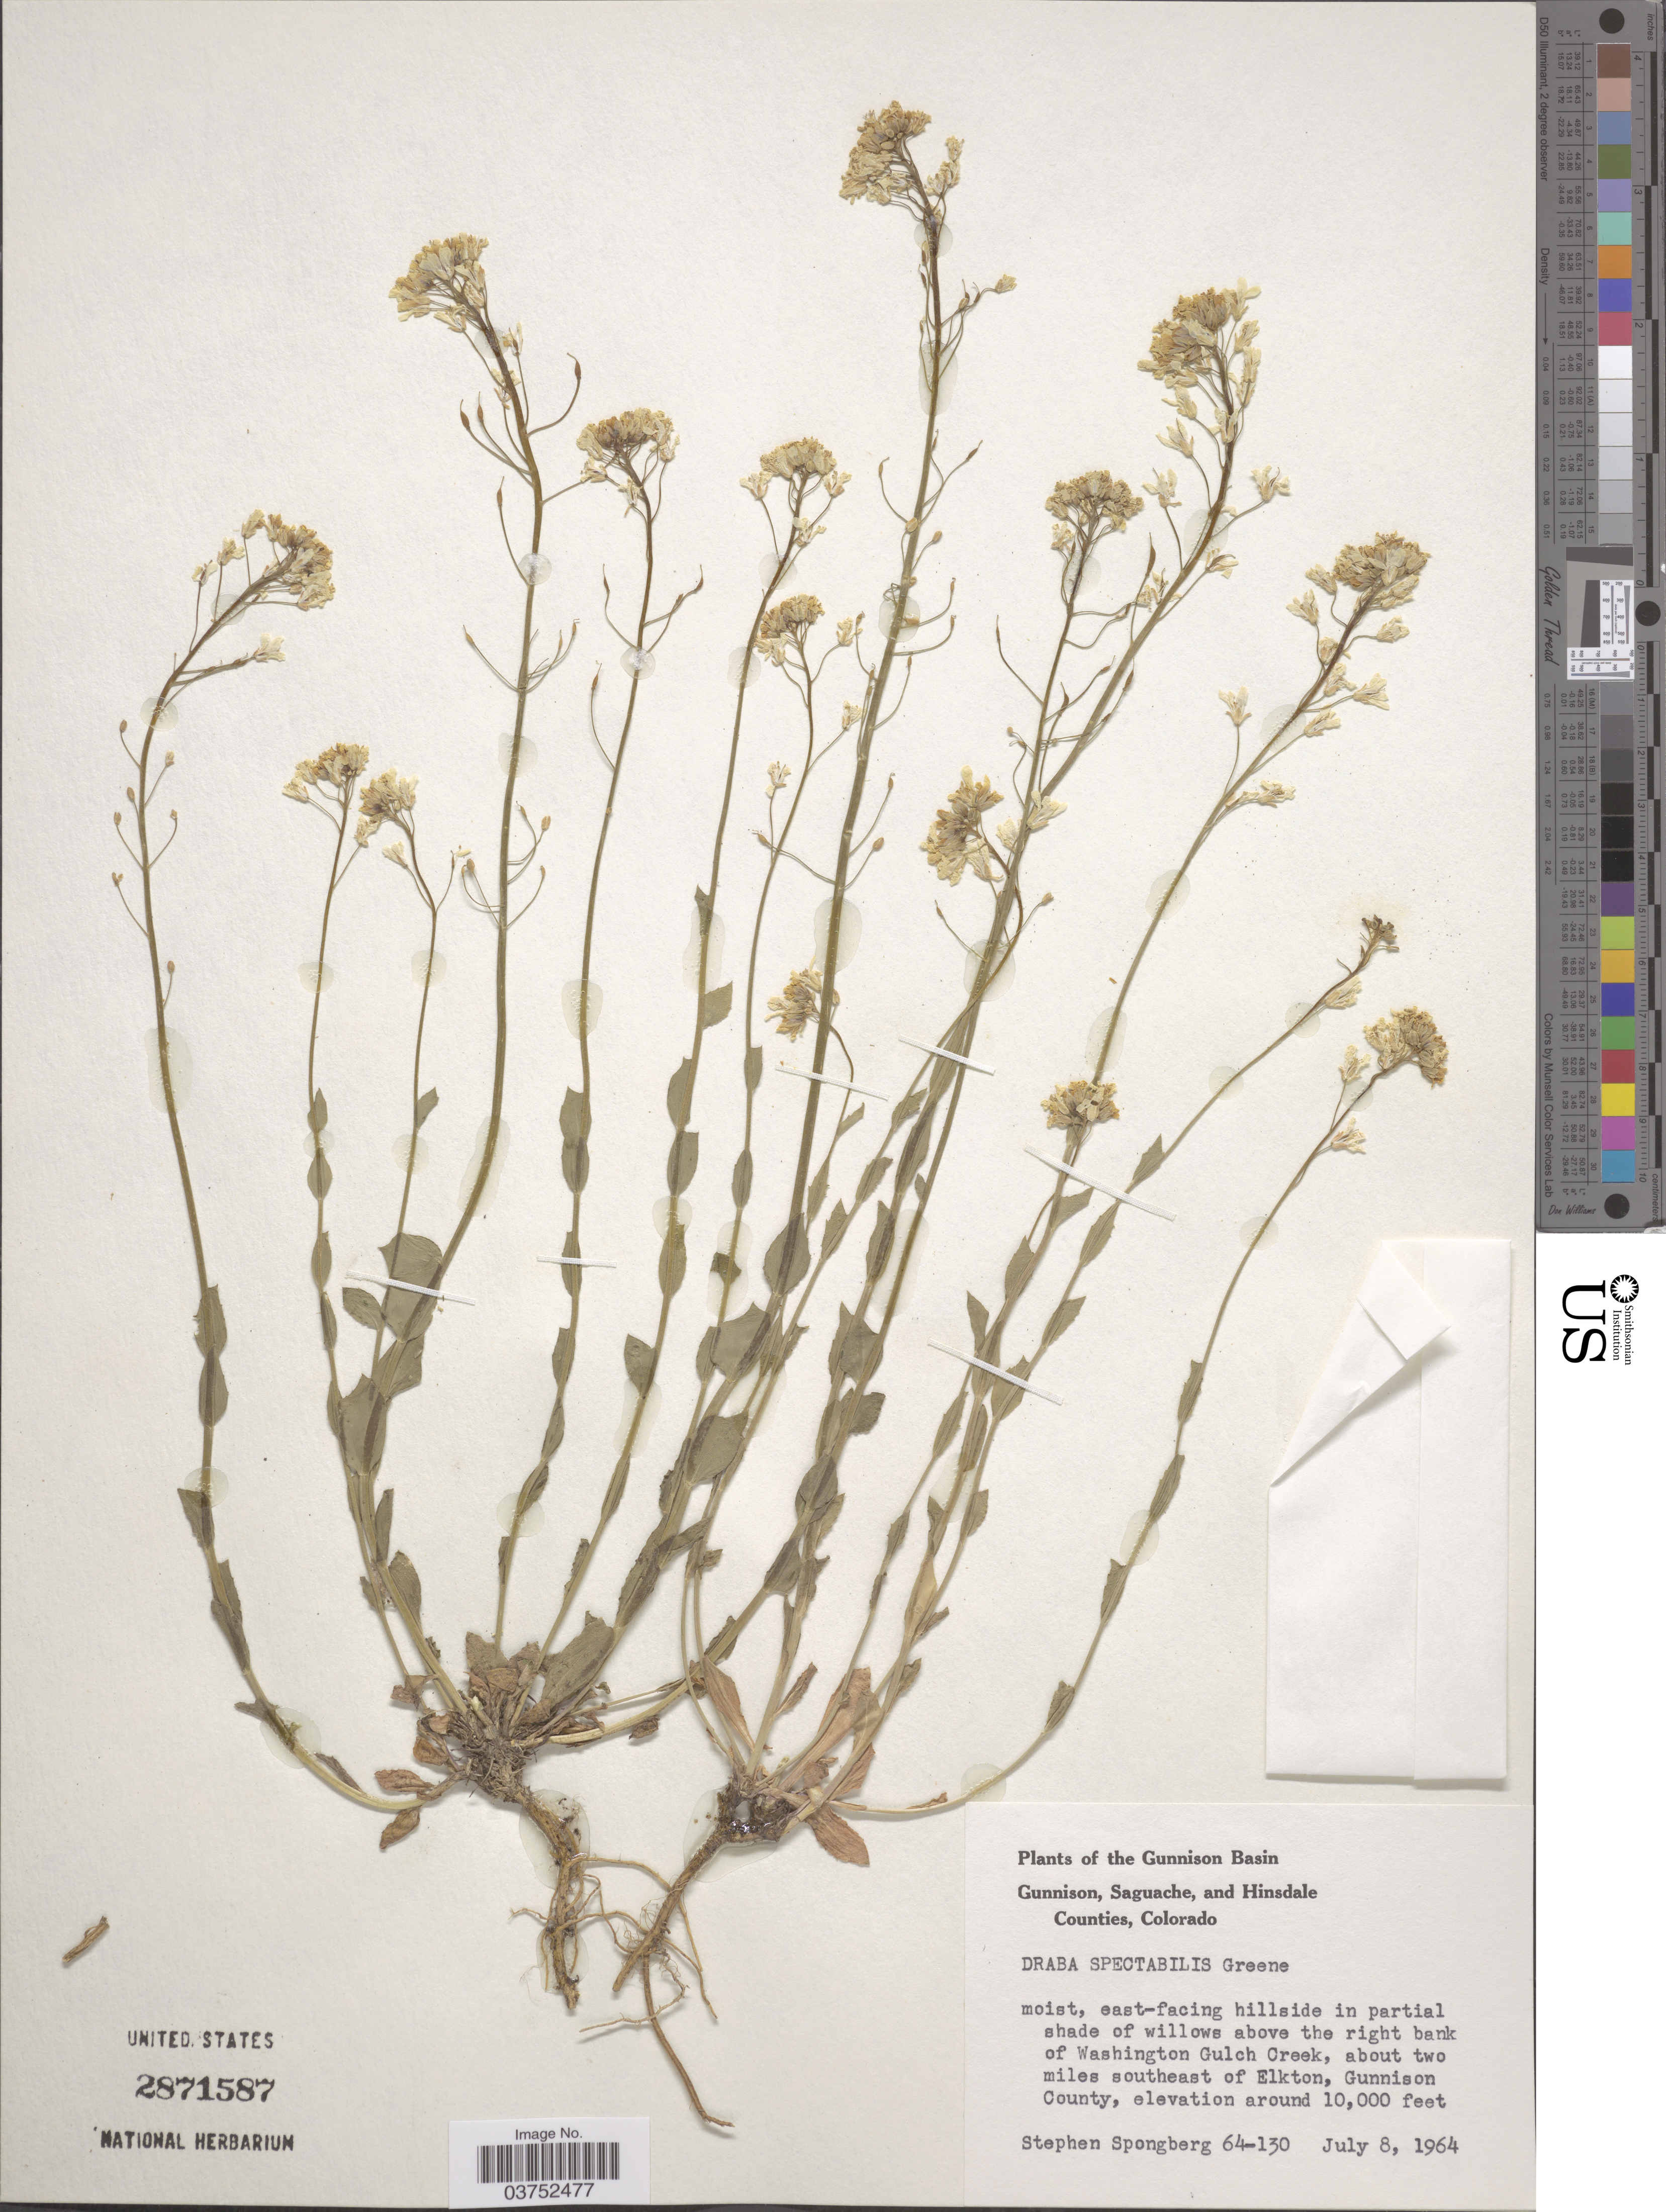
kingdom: Plantae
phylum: Tracheophyta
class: Magnoliopsida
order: Brassicales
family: Brassicaceae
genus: Draba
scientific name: Draba spectabilis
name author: Greene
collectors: S. A.Spongberg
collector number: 64-130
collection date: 1964-07-08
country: United States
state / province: Colorado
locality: The Gunnison Basin. Above the right bank of Washington Gulch Creek, about two miles southeast of Elkton, Gunnison County.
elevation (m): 3048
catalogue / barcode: US 2871587